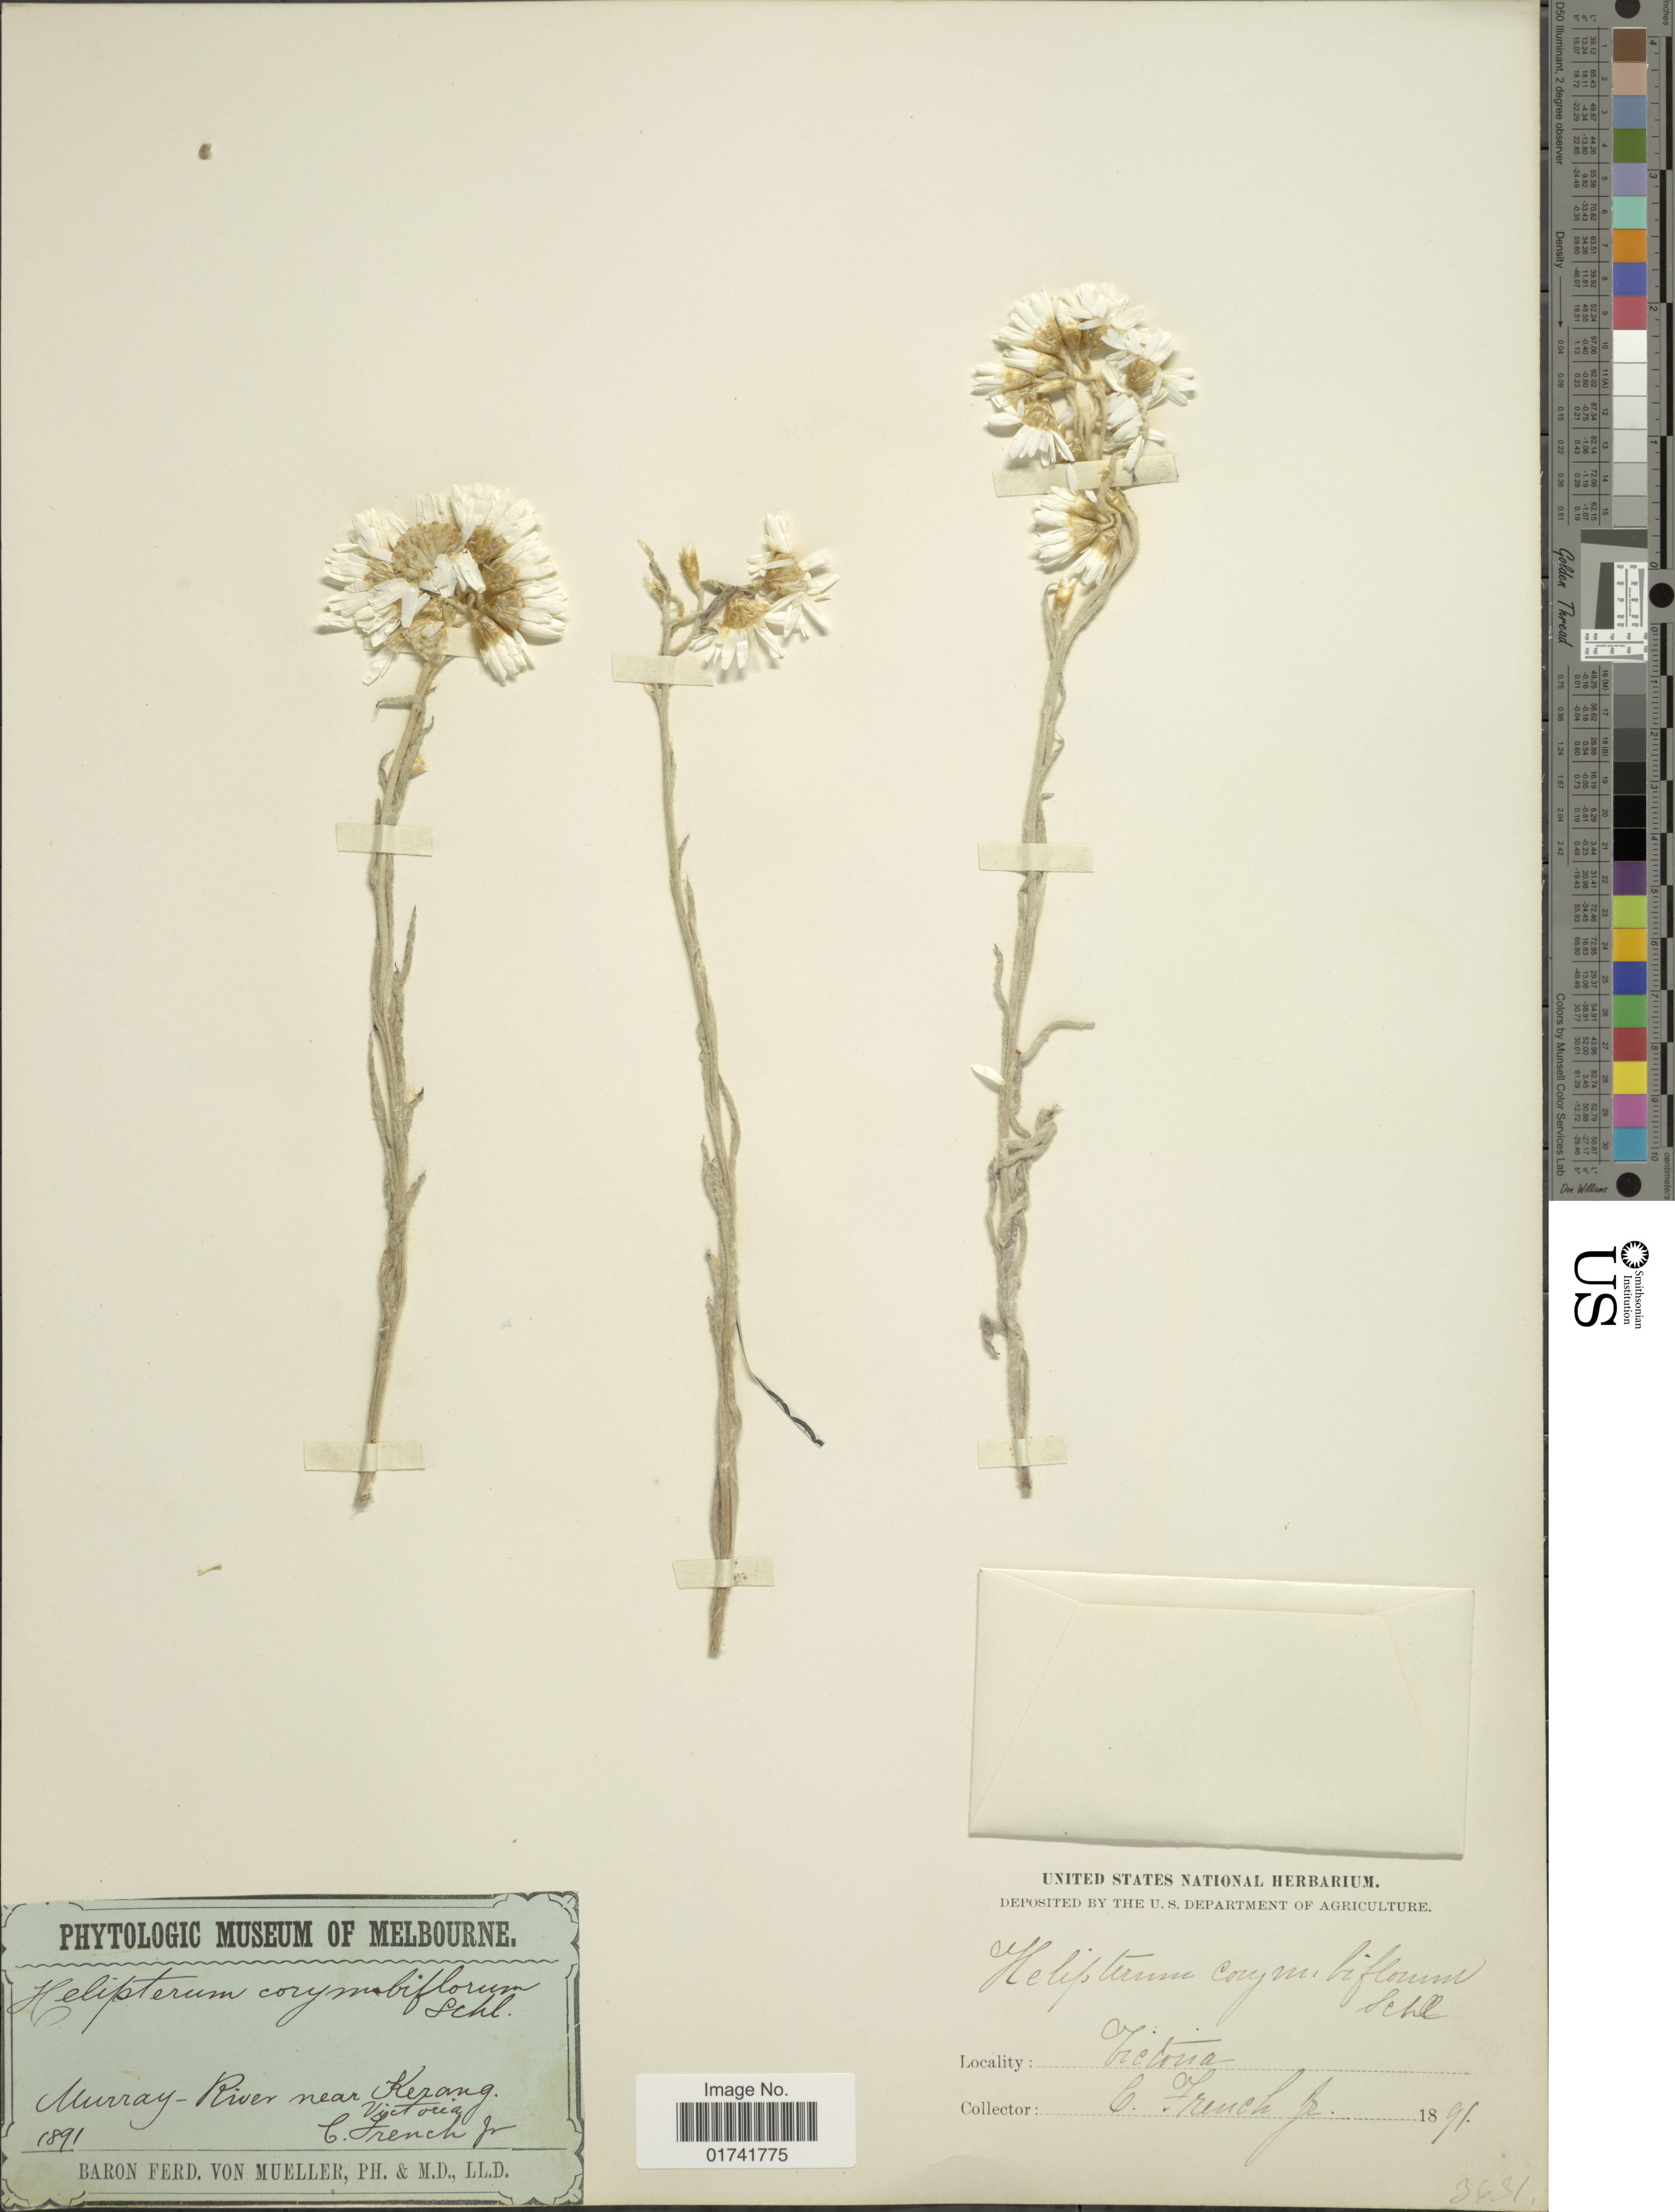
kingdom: Plantae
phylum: Tracheophyta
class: Magnoliopsida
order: Asterales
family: Asteraceae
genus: Rhodanthe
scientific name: Rhodanthe corymbiflora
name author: (Schltdl.) Paul G. Wilson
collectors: C. French Jr.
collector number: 3031?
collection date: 1891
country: Australia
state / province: Victoria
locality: Murray-River near Kerabf, Victoria.